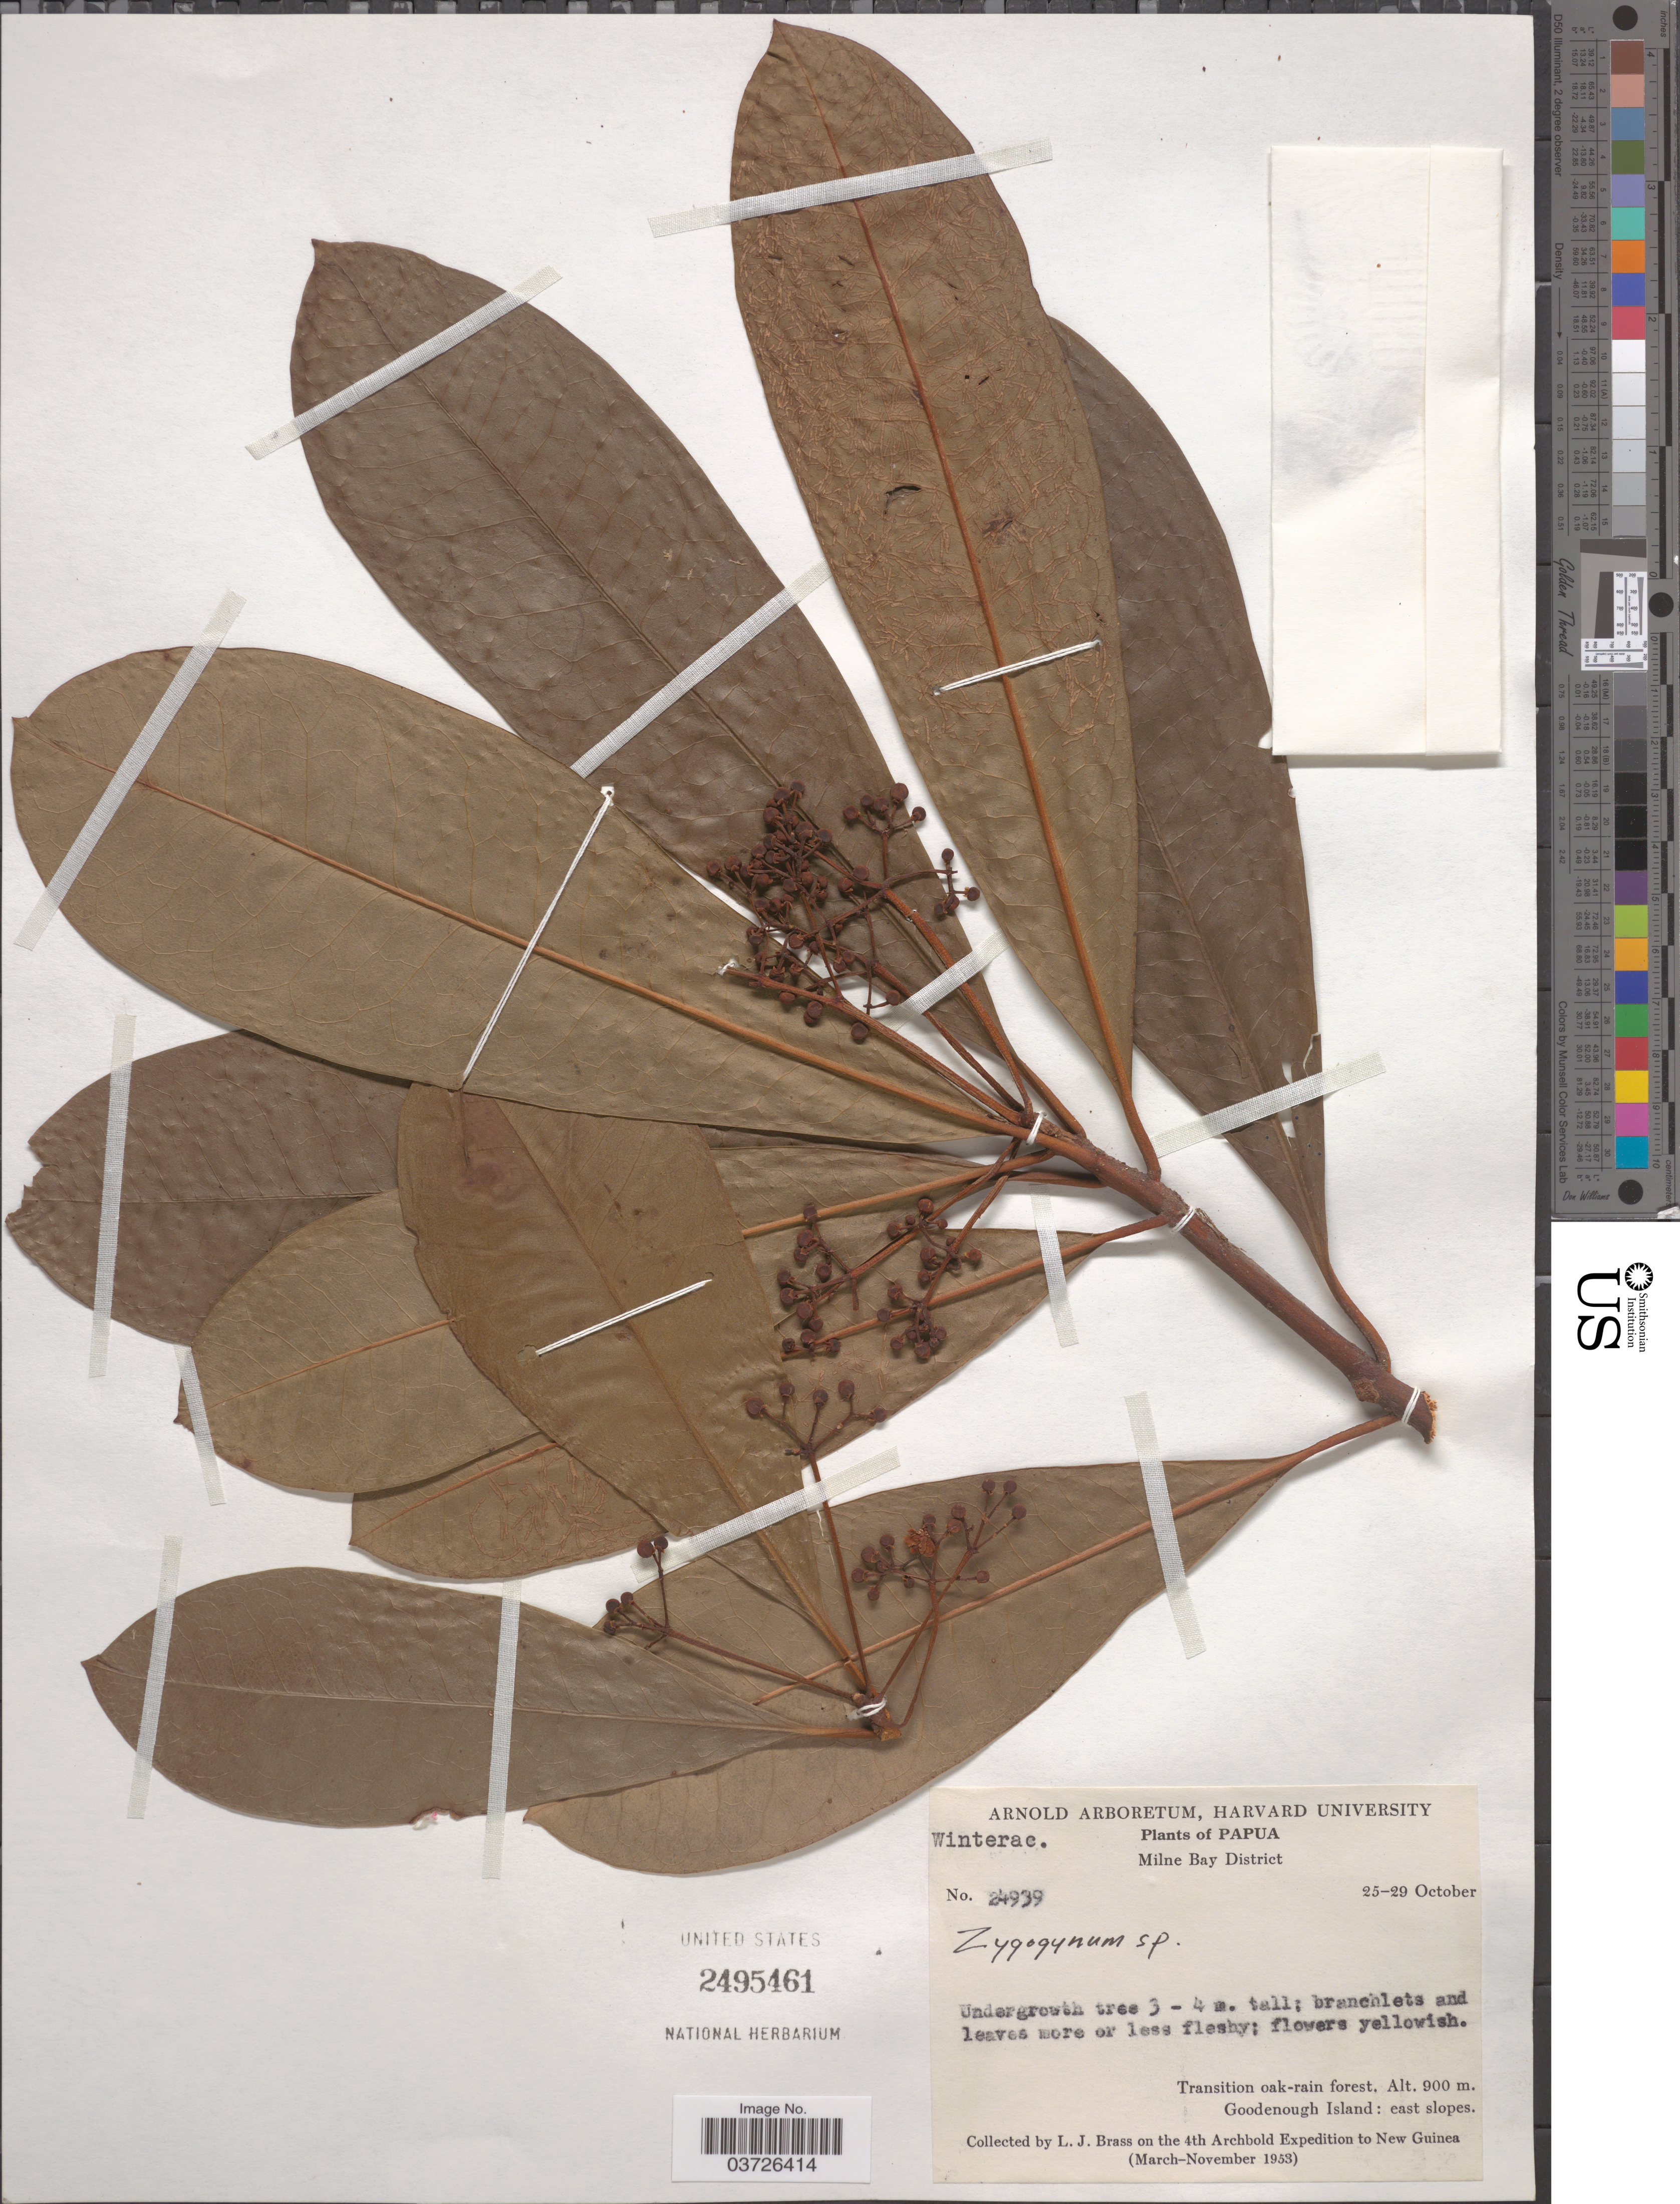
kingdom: Plantae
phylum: Tracheophyta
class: Magnoliopsida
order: Canellales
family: Winteraceae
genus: Zygogynum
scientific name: Zygogynum sp.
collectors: L. J. Brass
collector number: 24939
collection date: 1953-10-25/1953-10-29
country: Papua New Guinea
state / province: Milne Bay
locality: Papua. Milne Bay District. Goodenough Island: east slopes. New Guinea.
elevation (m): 900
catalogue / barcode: US 2495461